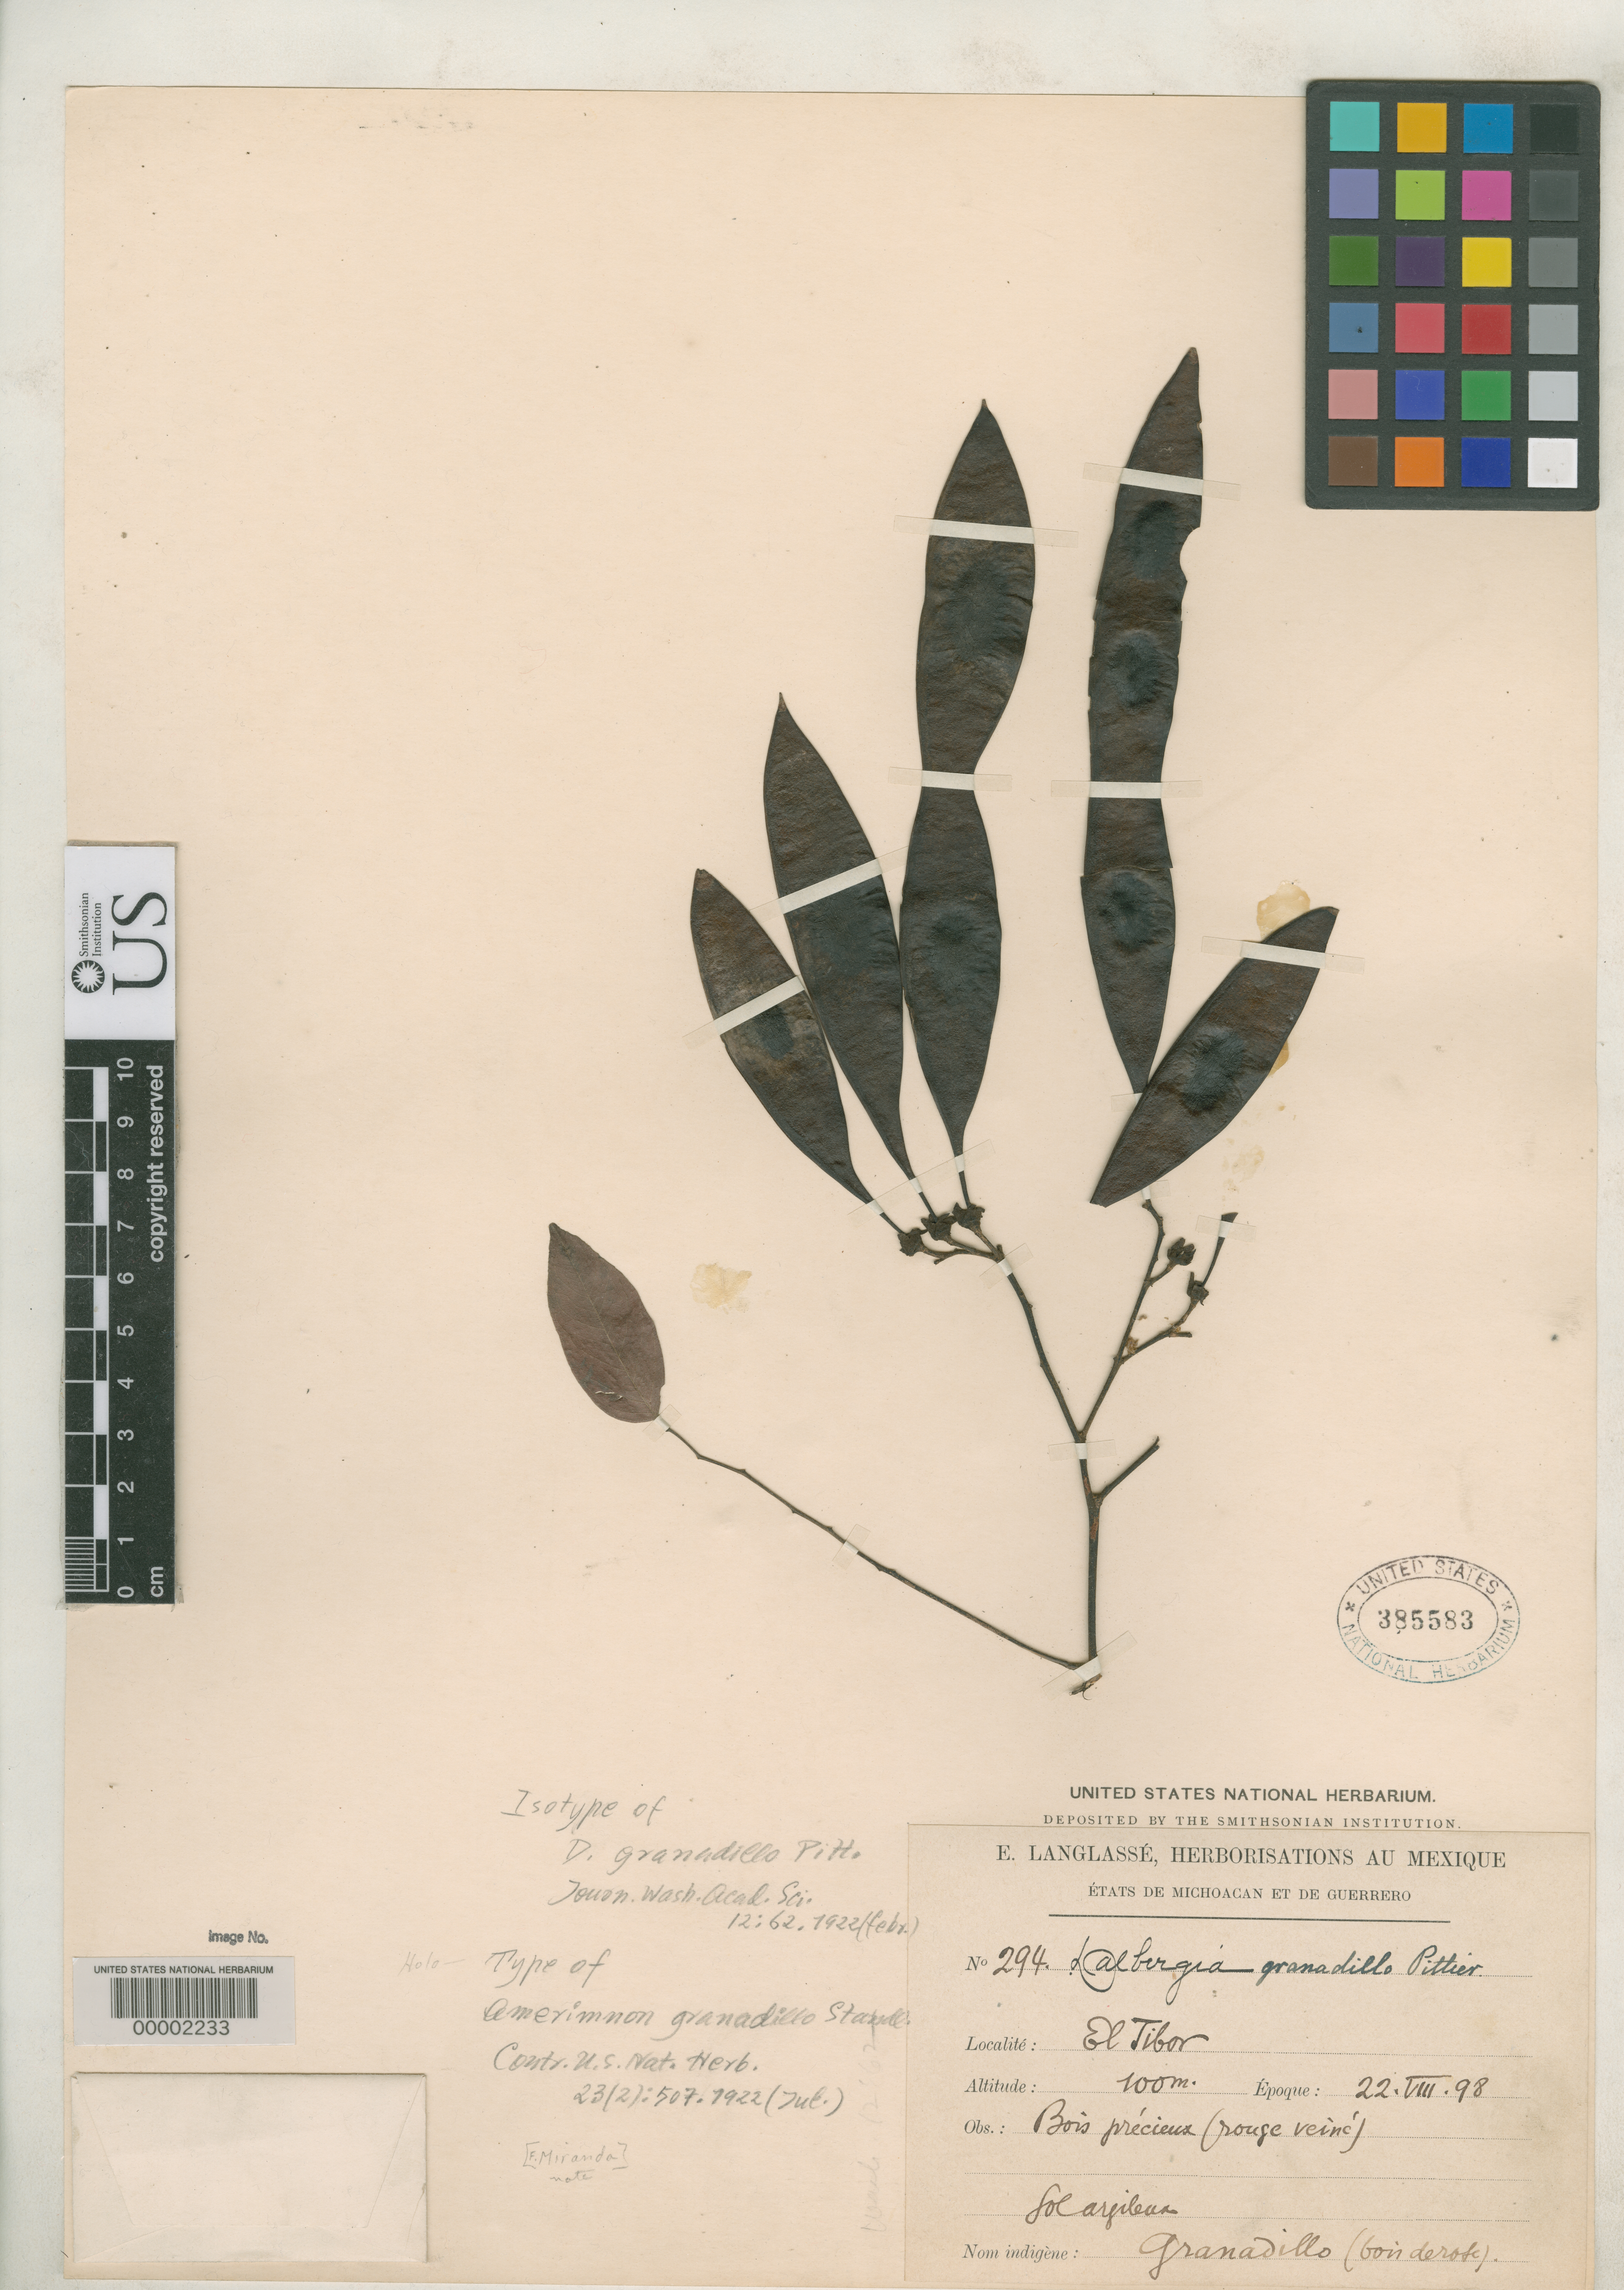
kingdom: Plantae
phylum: Tracheophyta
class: Magnoliopsida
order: Fabales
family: Fabaceae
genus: Amerimnon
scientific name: Amerimnon granadillo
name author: Standl.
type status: Holotype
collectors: E. Langlassé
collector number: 294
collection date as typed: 22 Aug 1898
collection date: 1898-08-22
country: Mexico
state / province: Guerrero / Michoacán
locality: El Tibor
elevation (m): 100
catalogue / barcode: US 385583